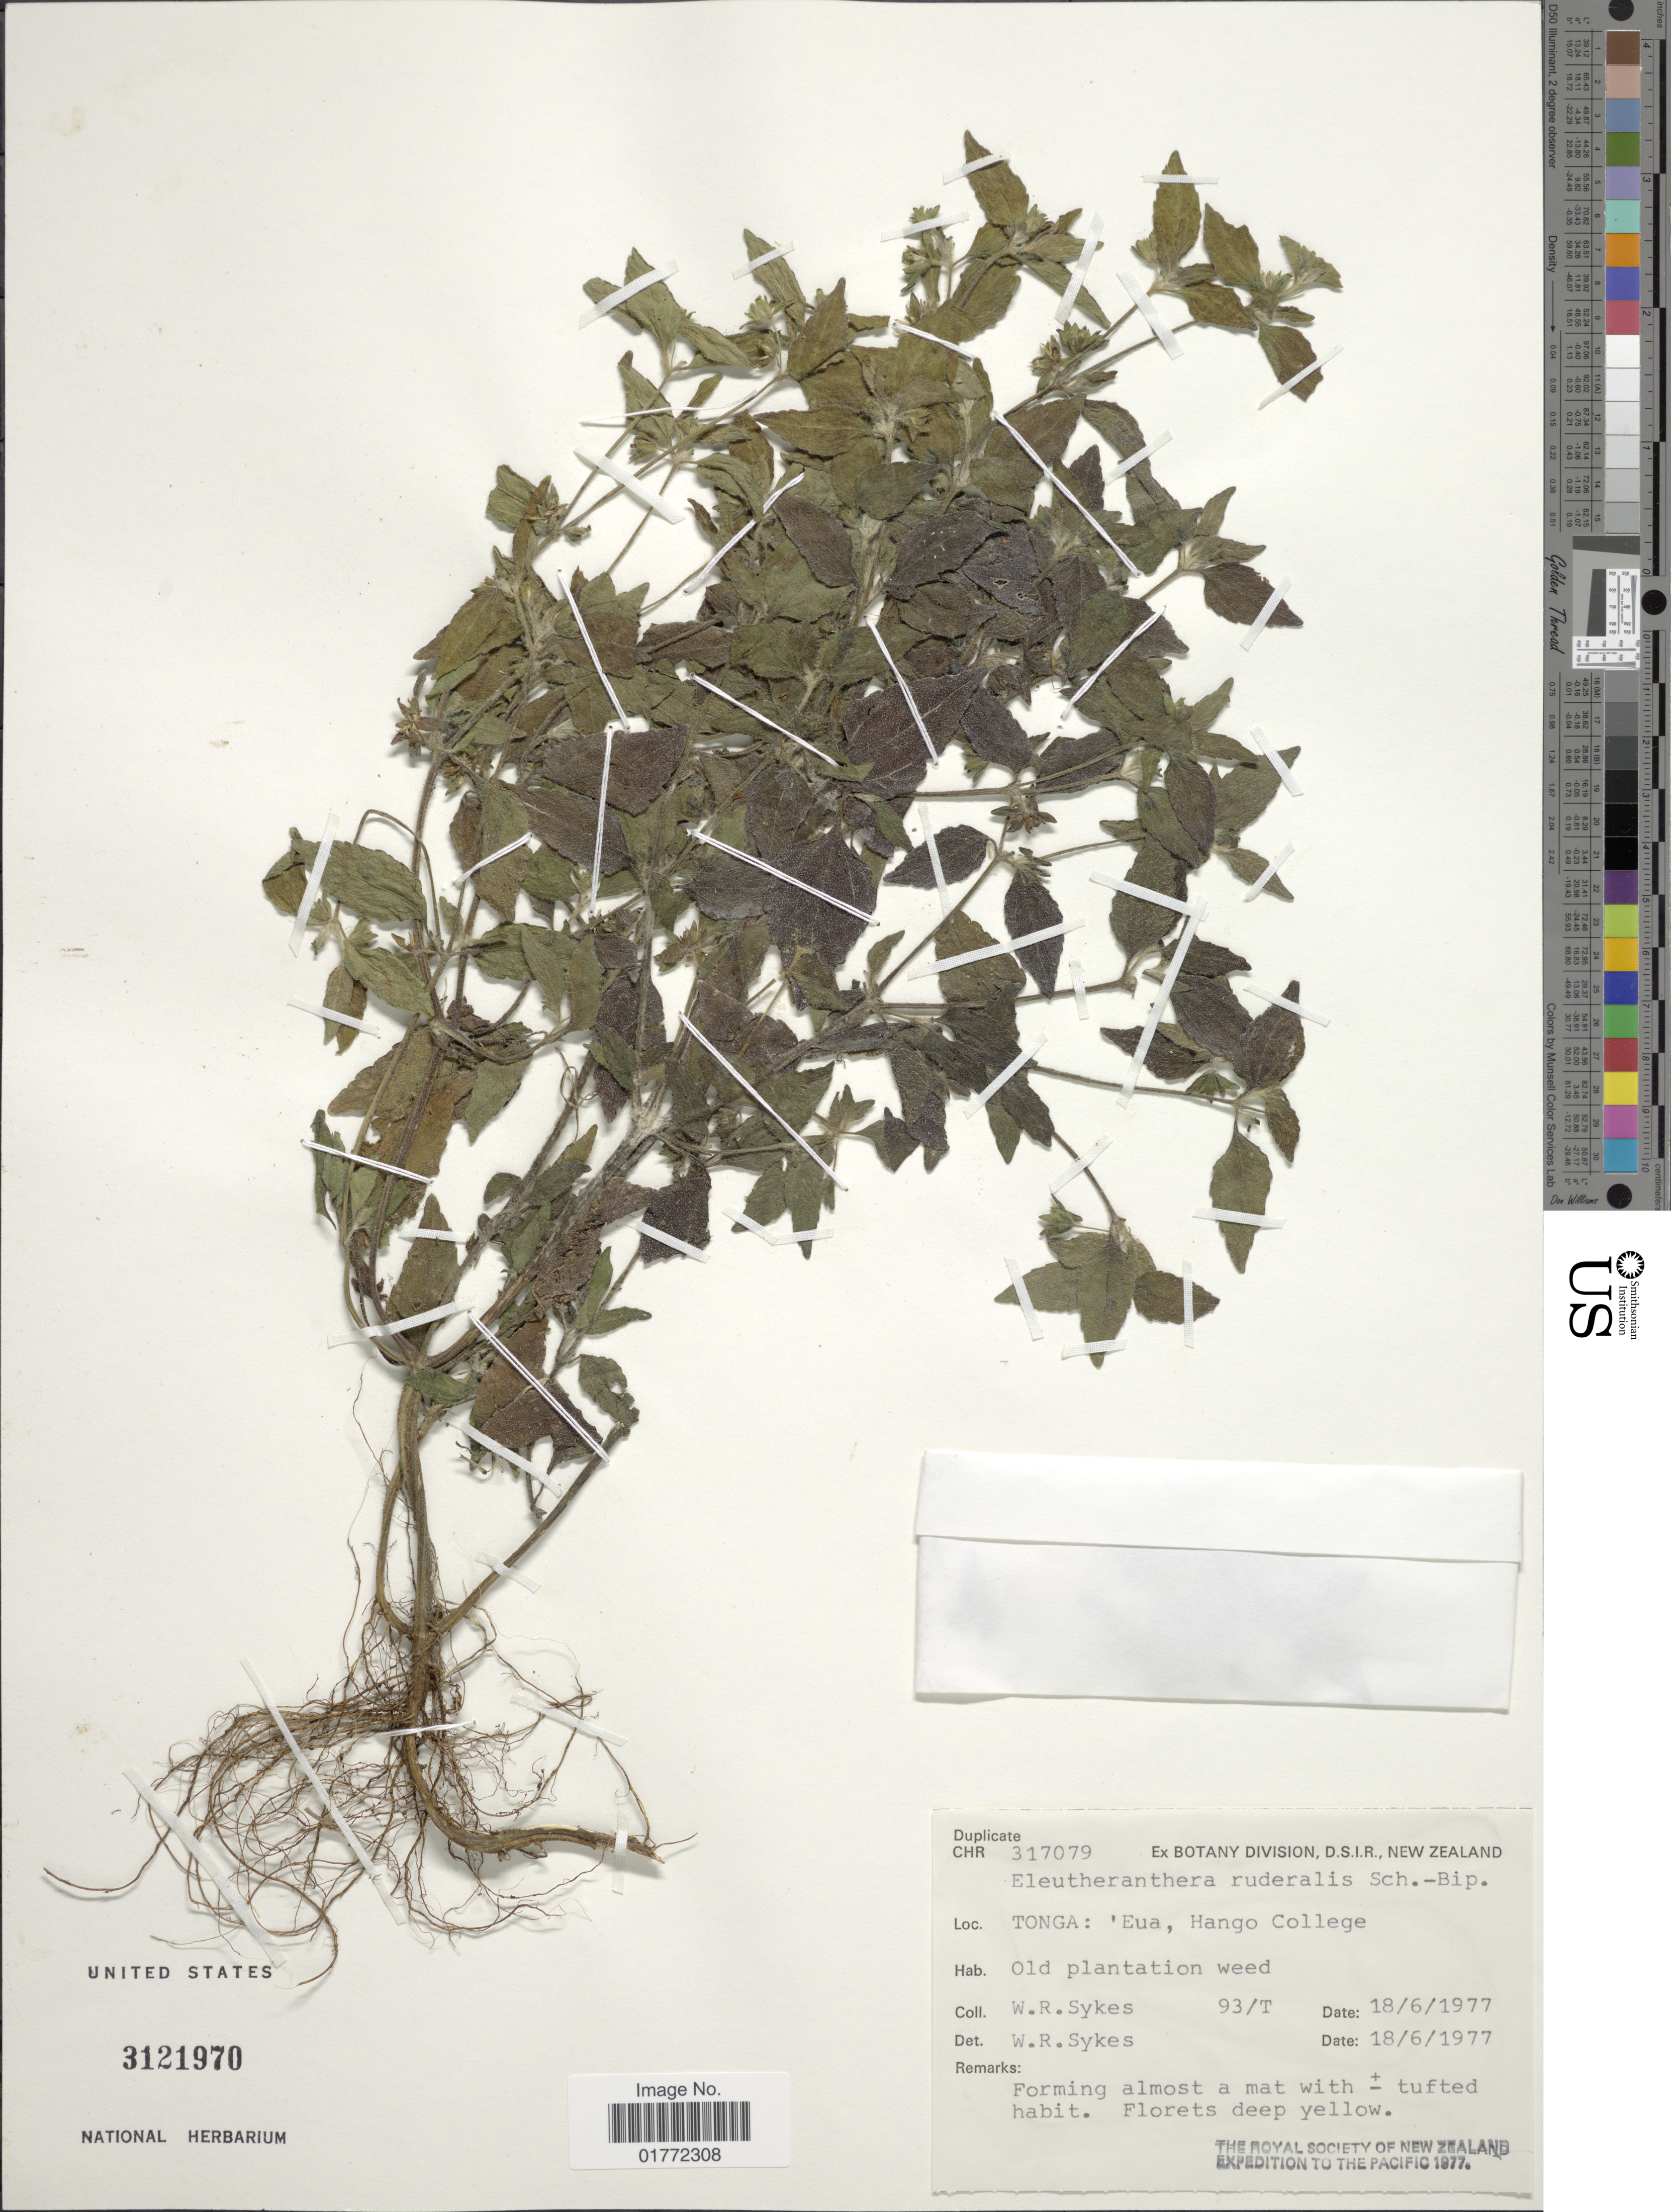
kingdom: Plantae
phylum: Tracheophyta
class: Magnoliopsida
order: Asterales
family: Asteraceae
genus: Eleutheranthera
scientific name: Eleutheranthera ruderalis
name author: (Sw.) Sch. Bip.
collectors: W. R. Sykes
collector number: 93/T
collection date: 1977-06-18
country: Tonga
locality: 'Eua, Hango College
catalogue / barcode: US 3121970